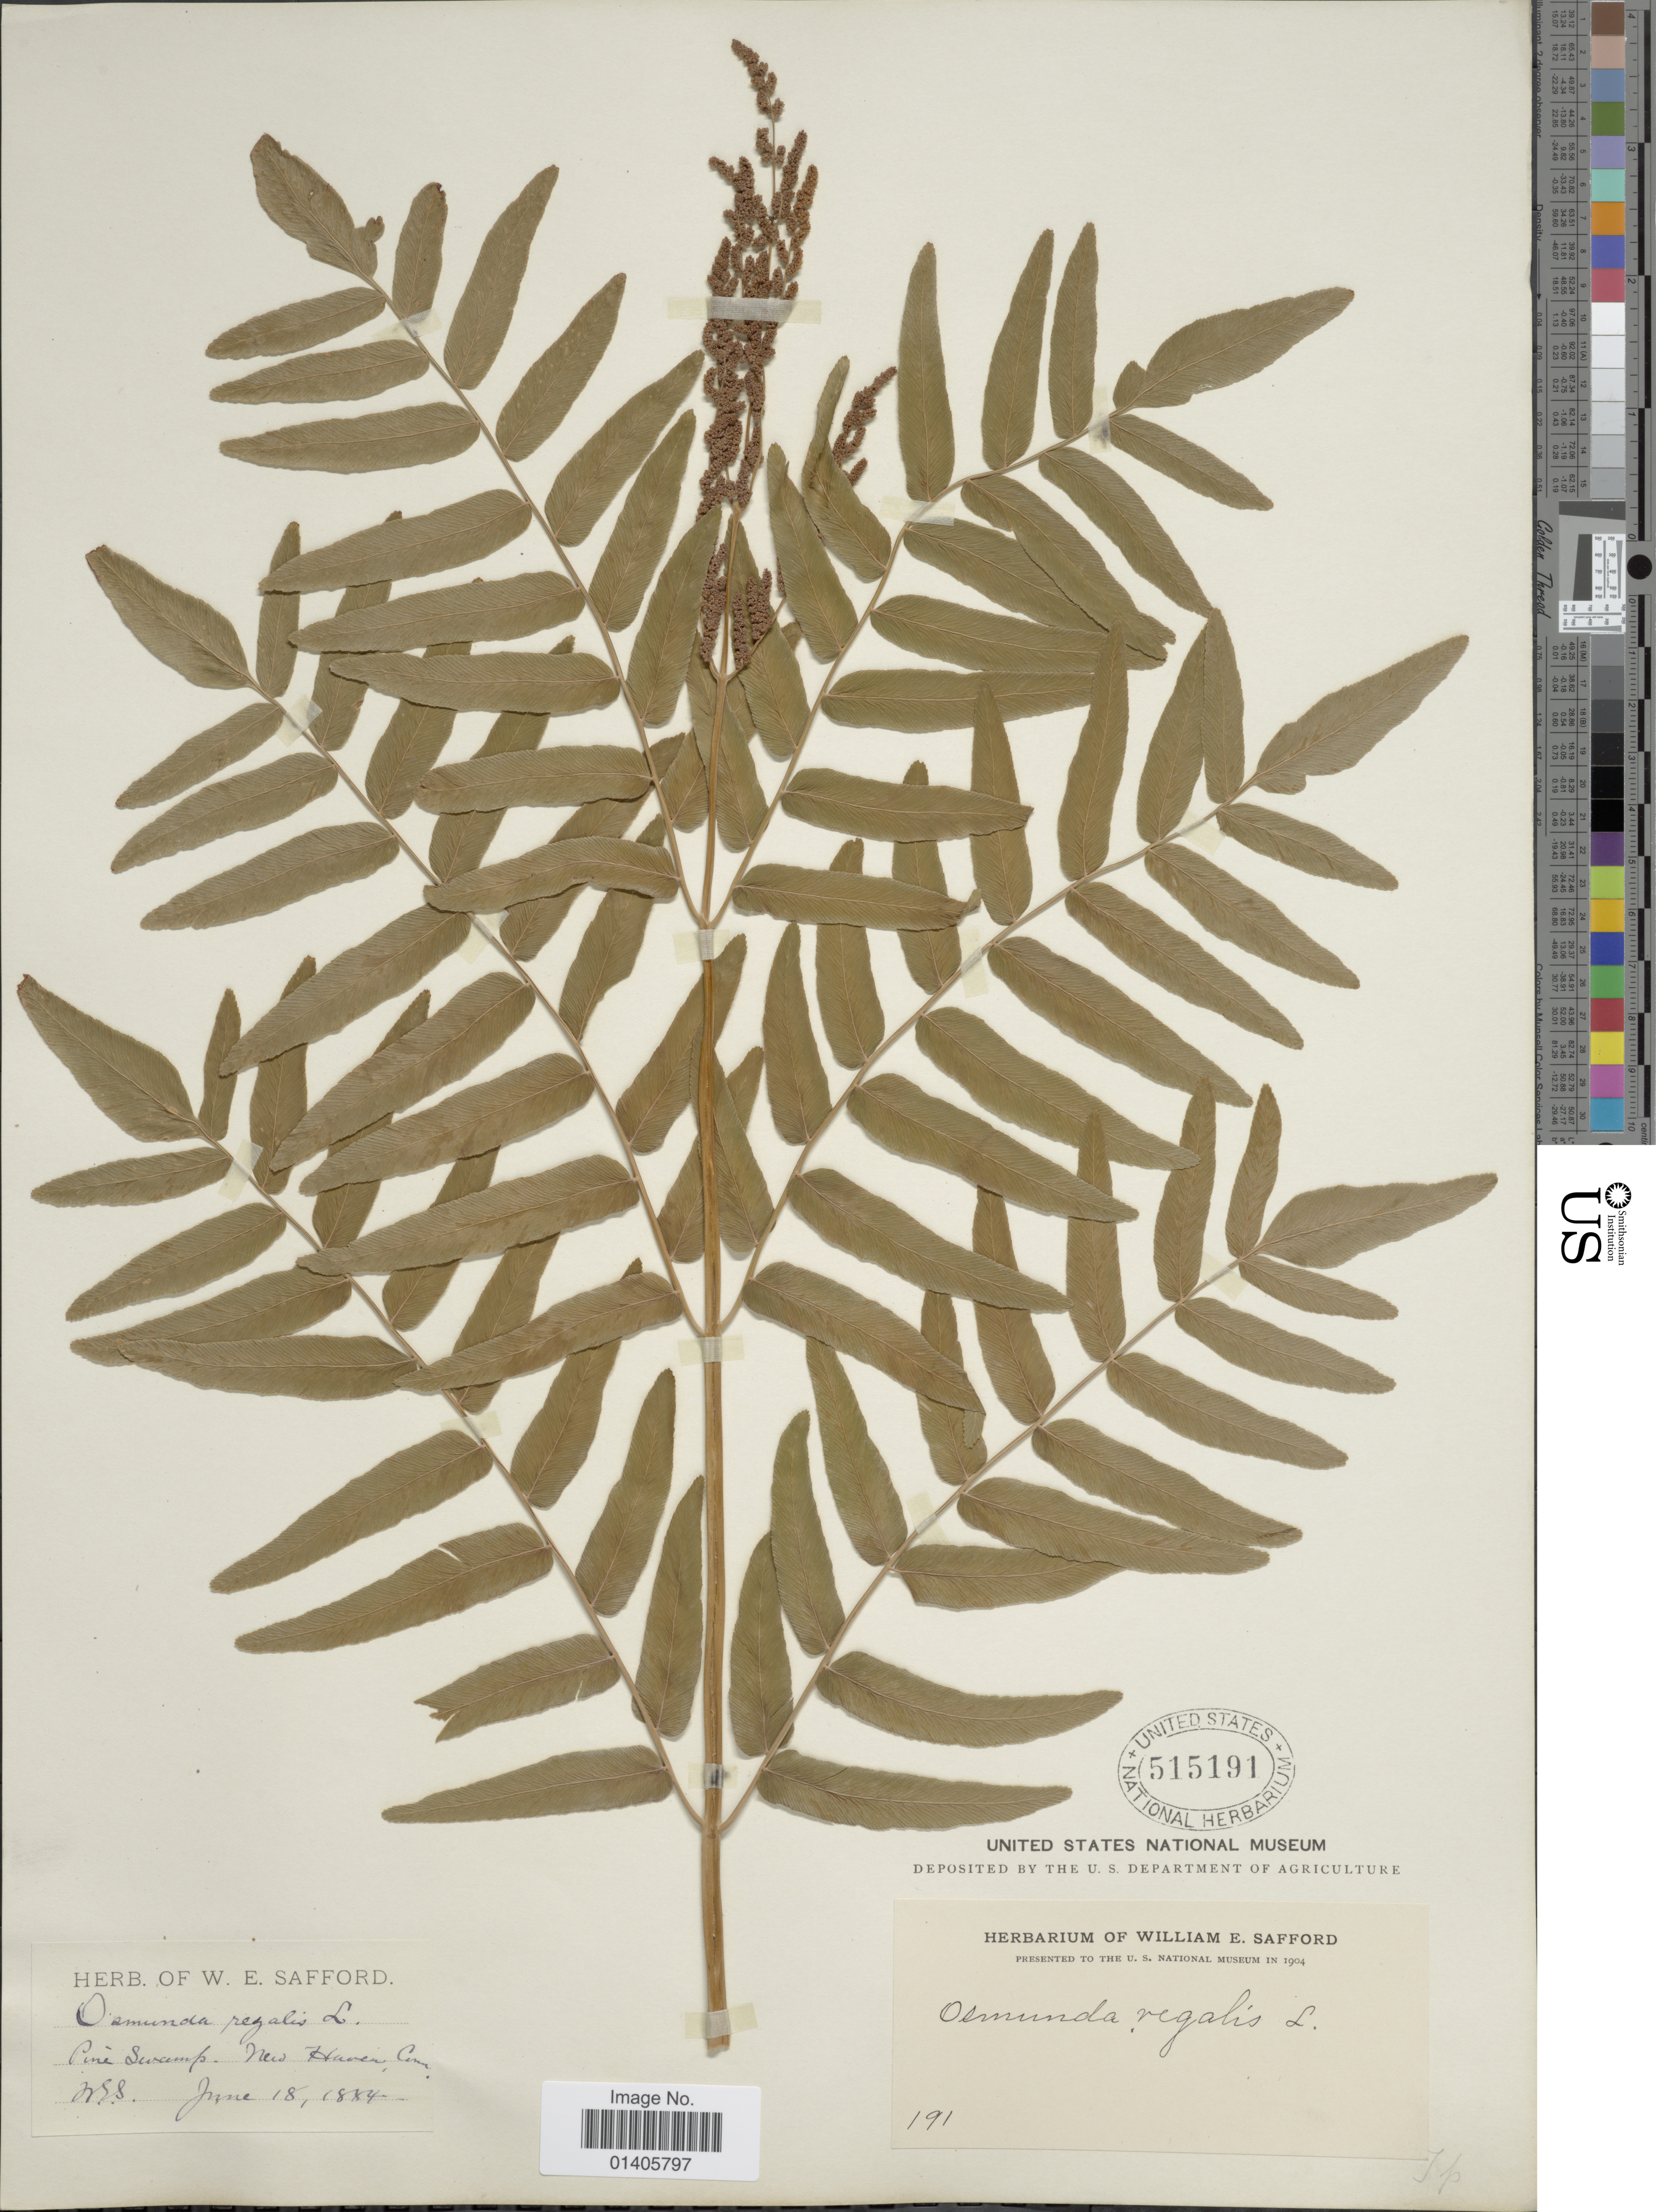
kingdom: Plantae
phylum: Tracheophyta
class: Polypodiopsida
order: Osmundales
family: Osmundaceae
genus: Osmunda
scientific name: Osmunda regalis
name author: L.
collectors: W. E. Safford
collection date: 1884-06-18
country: United States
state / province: Connecticut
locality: Pine Swamp New Haven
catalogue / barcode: US 515191